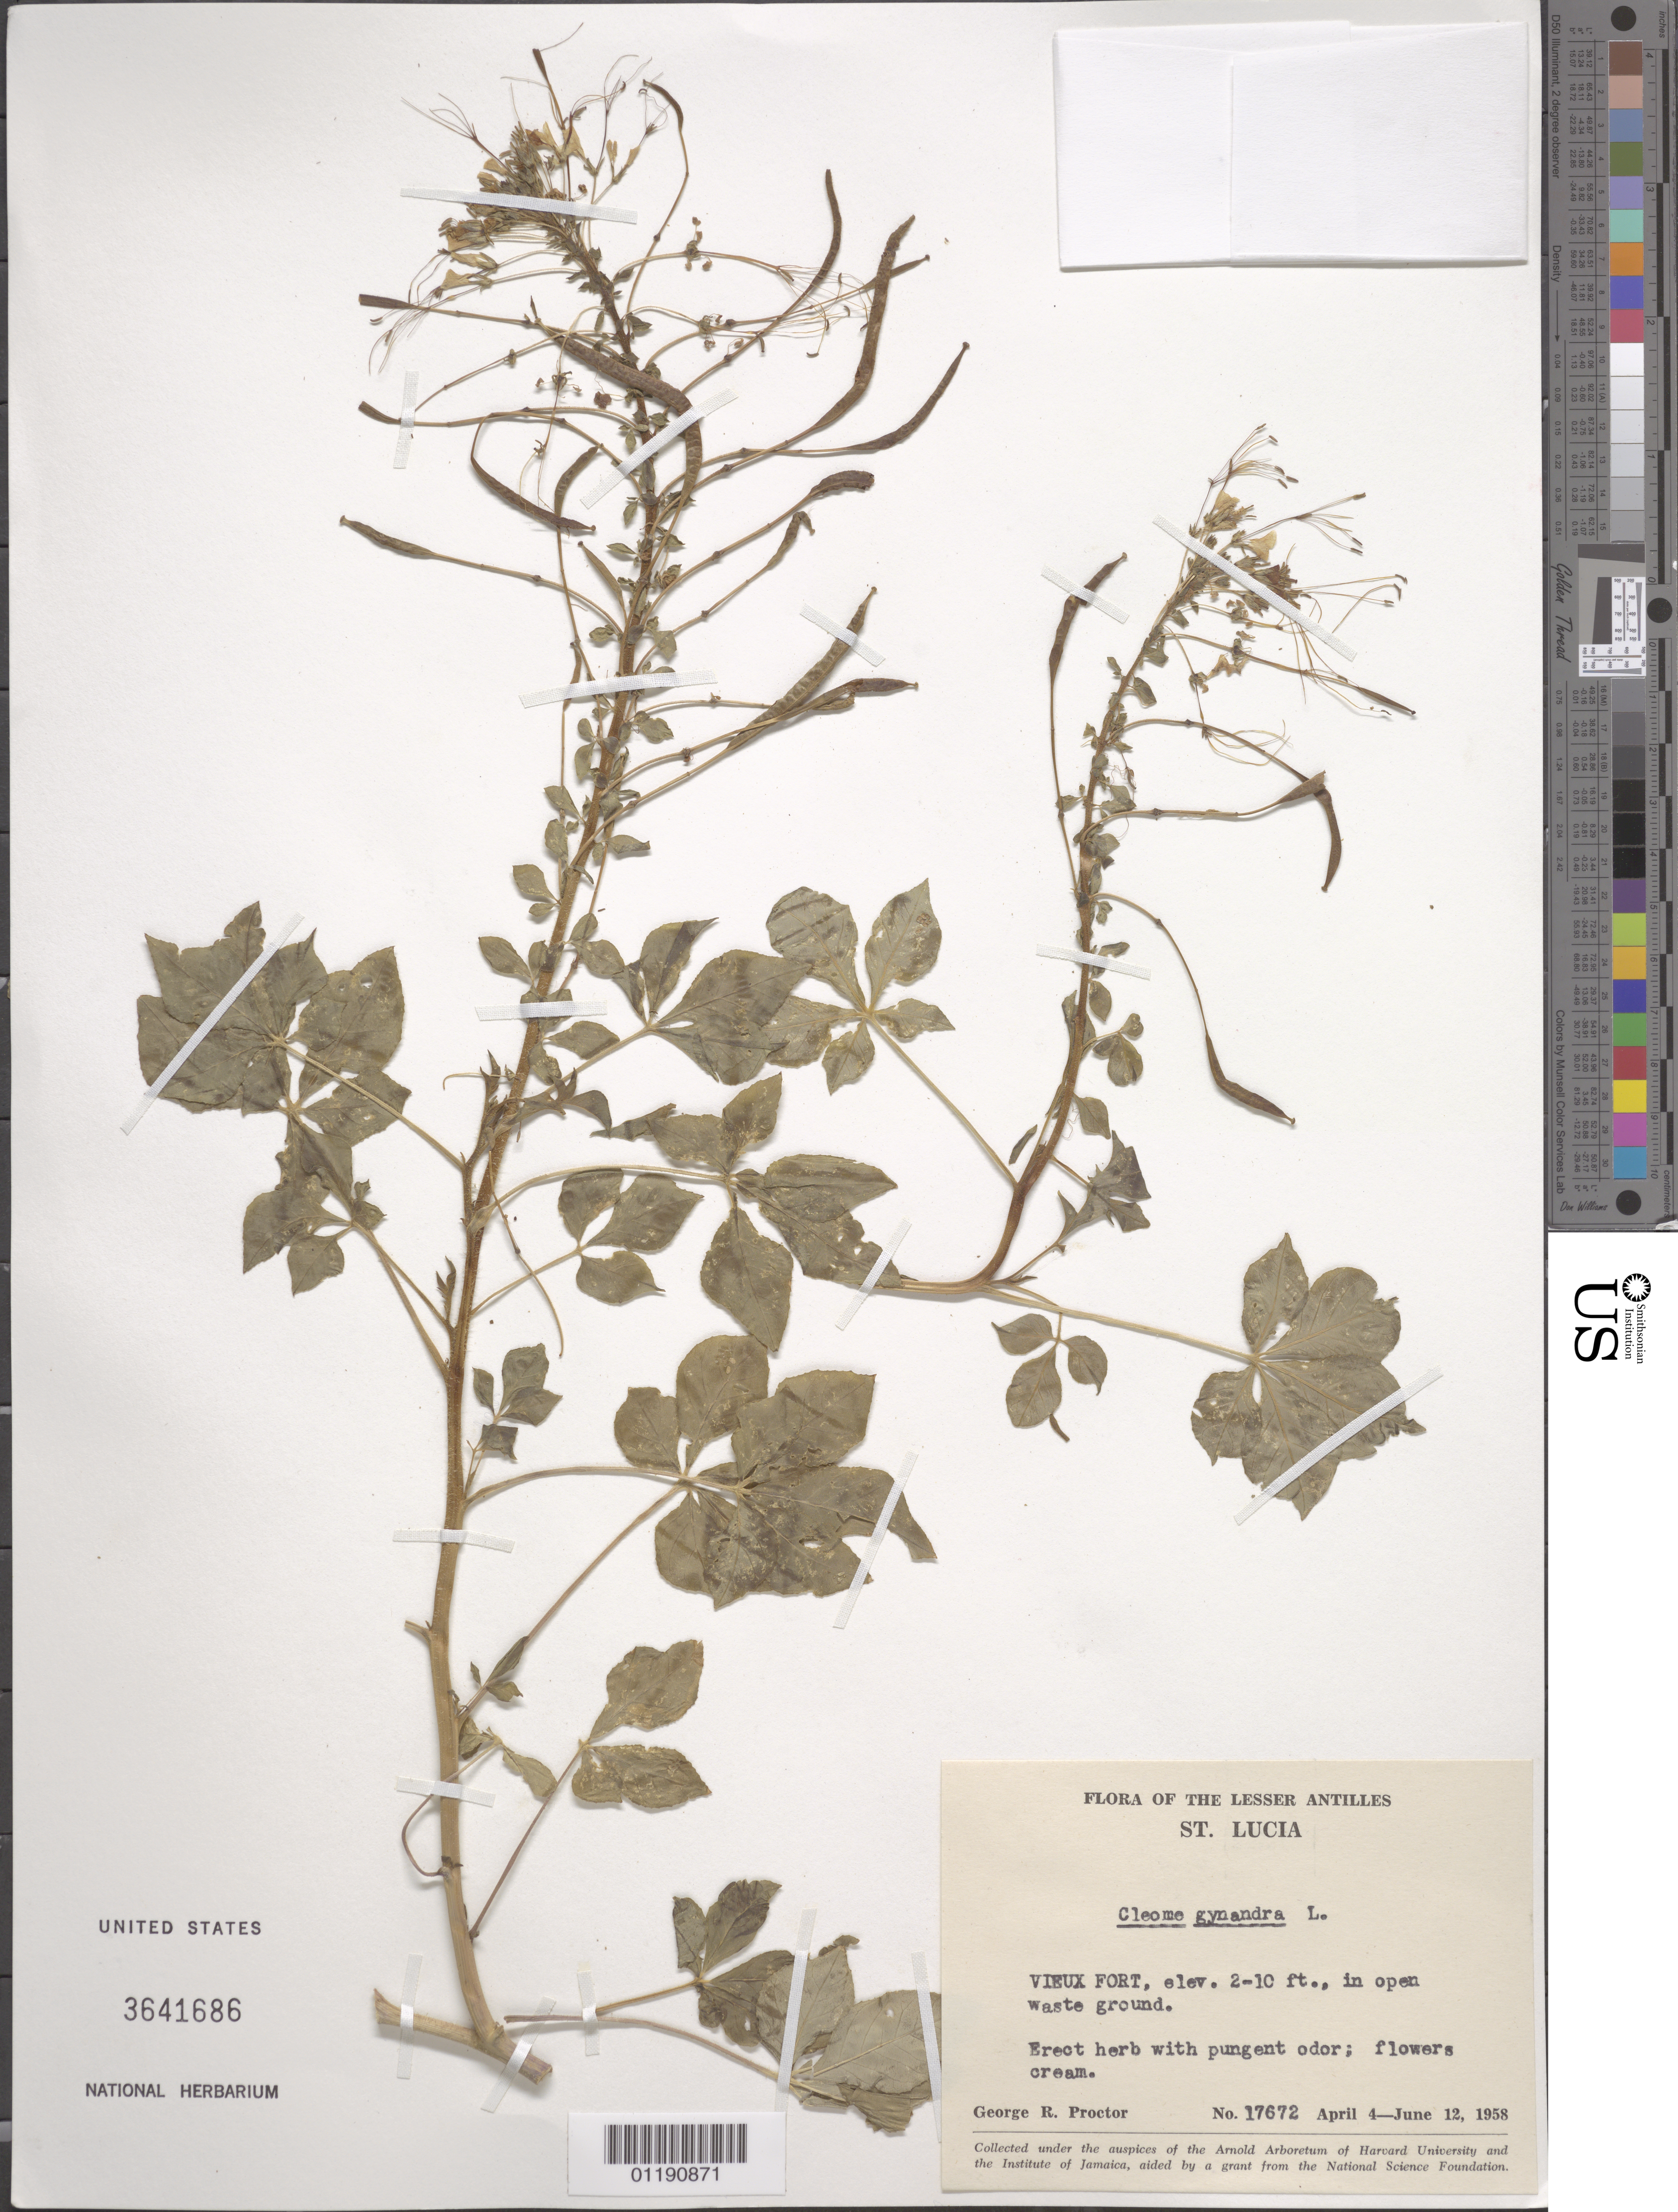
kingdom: Plantae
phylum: Tracheophyta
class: Magnoliopsida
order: Brassicales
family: Cleomaceae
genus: Gynandropsis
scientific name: Gynandropsis gynandra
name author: (L.) Briq.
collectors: G. R. Proctor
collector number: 17672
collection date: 1958-04-04/1958-06-12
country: St. Lucia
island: Saint Lucia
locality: Vieux Fort, in open waste ground.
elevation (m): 1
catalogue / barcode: US 3641686